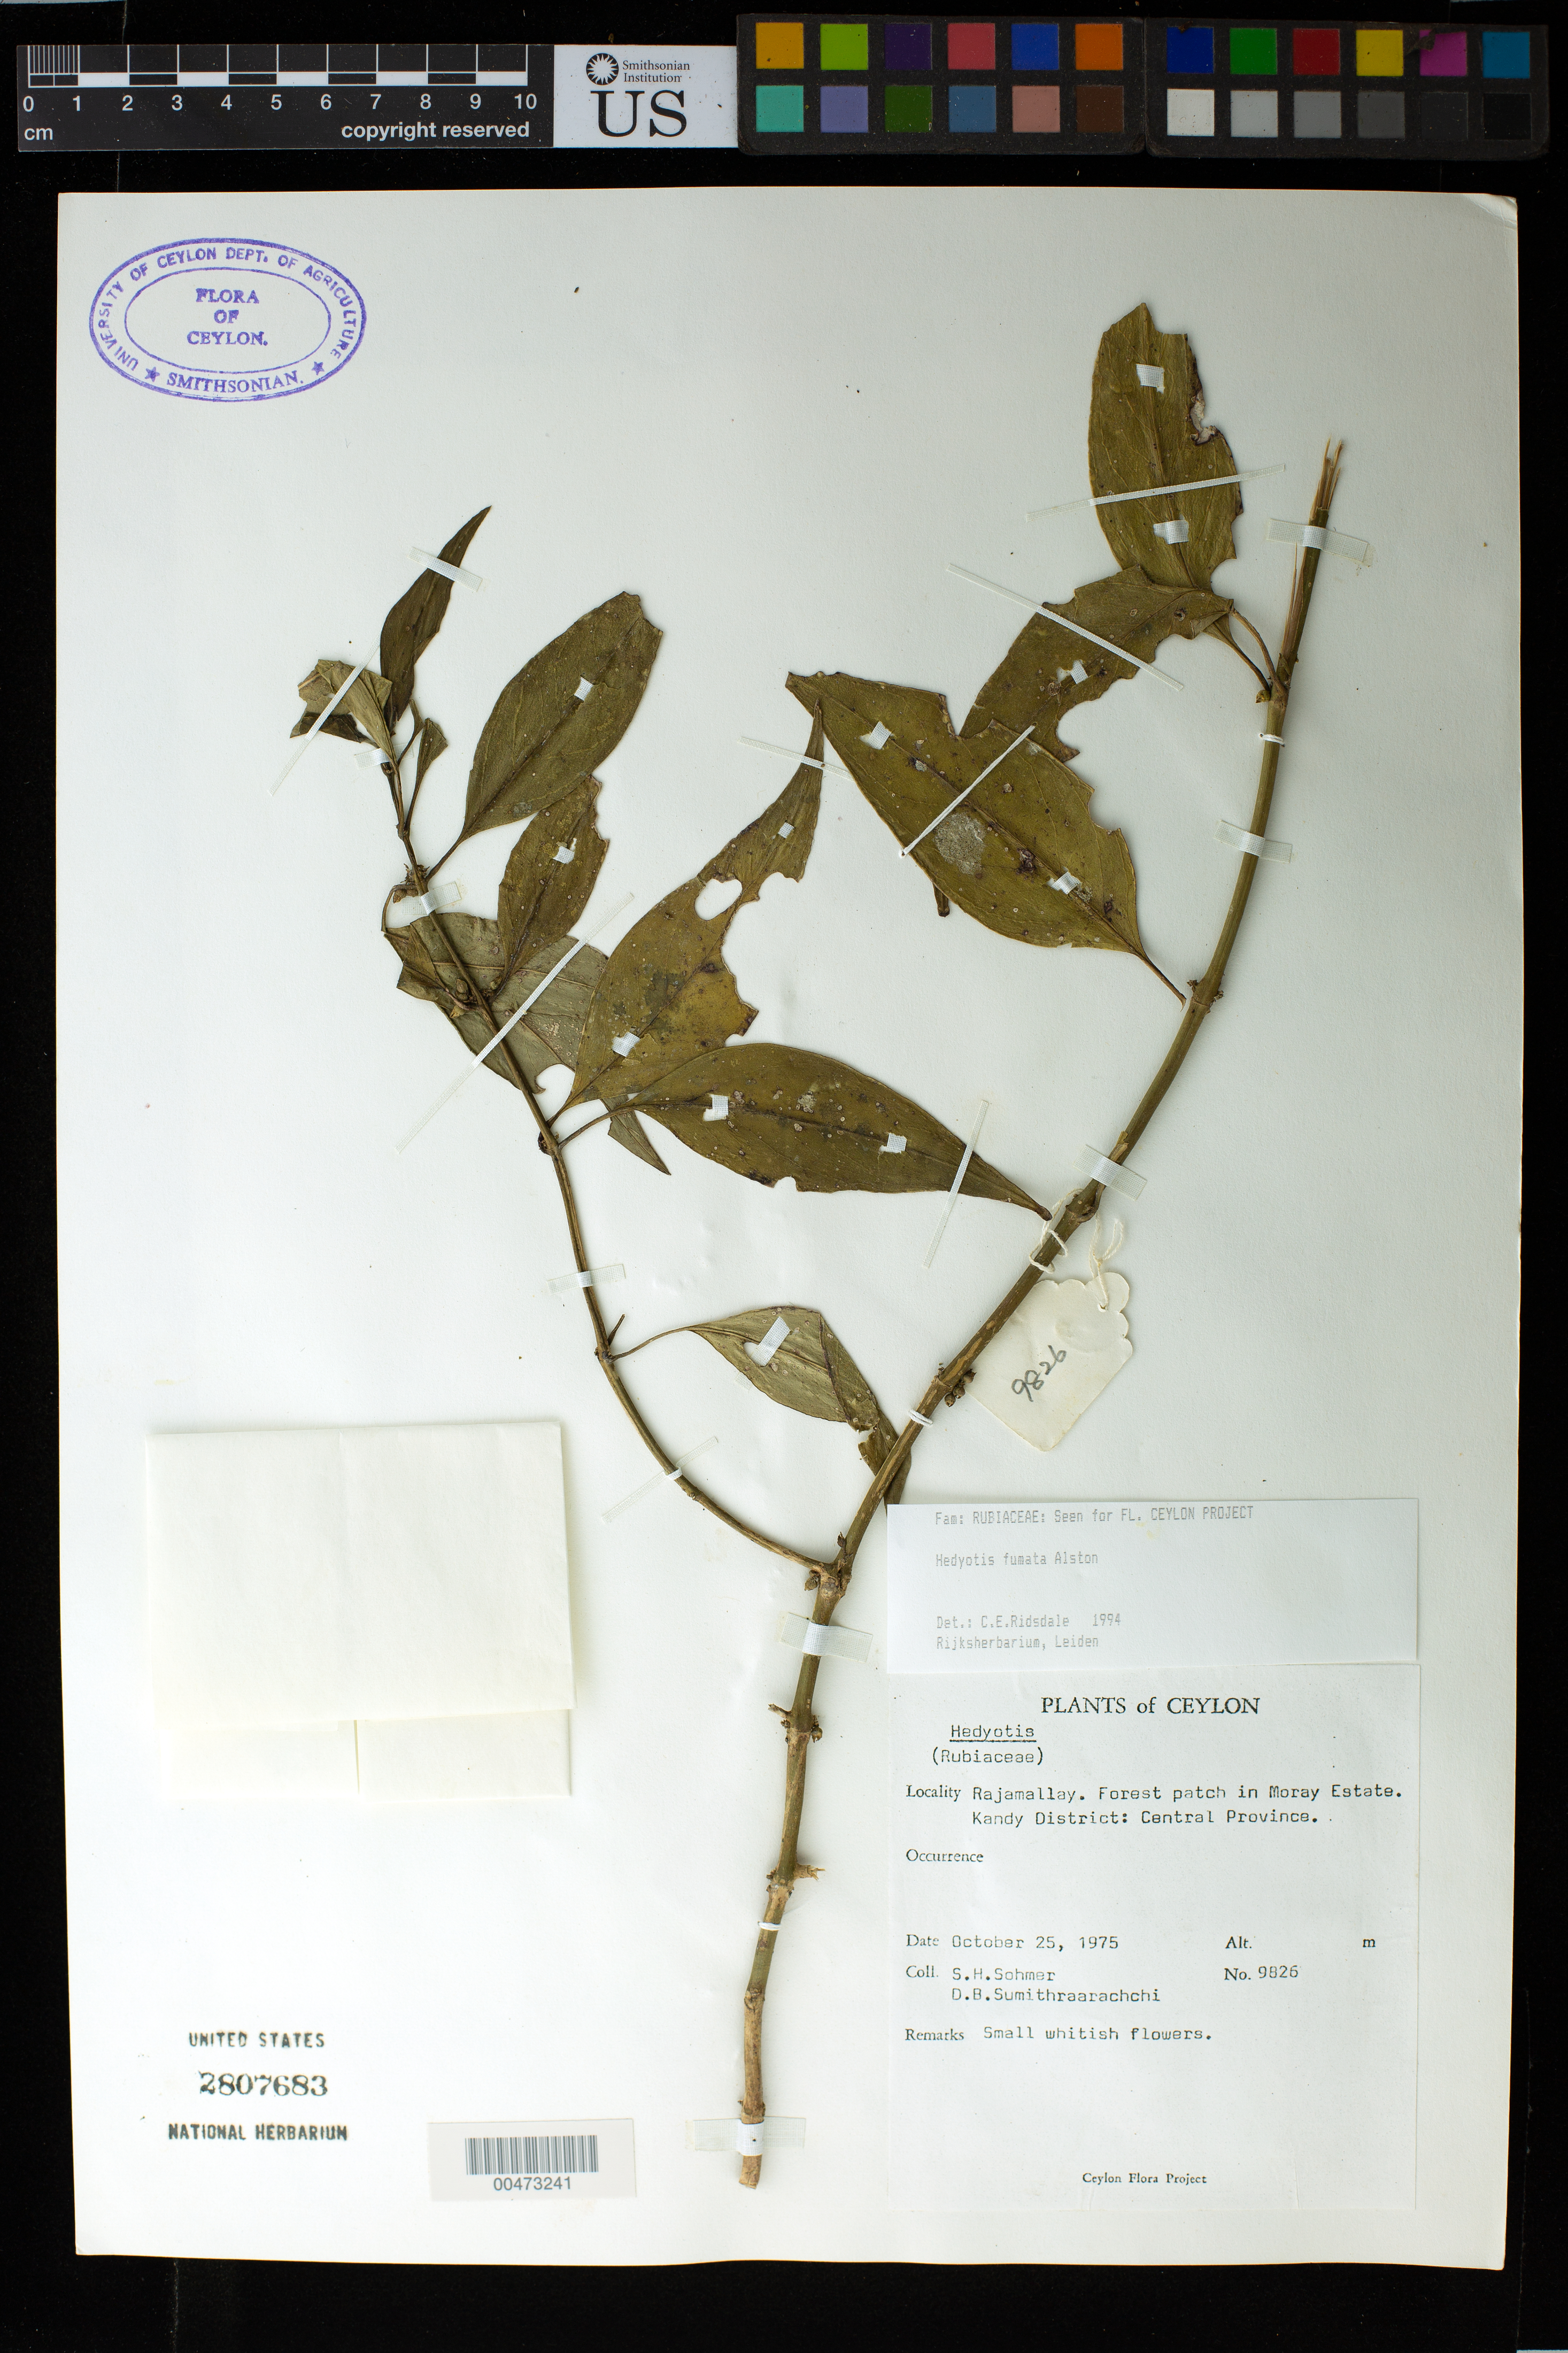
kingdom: Plantae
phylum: Tracheophyta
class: Magnoliopsida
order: Gentianales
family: Rubiaceae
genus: Hedyotis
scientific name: Hedyotis fumata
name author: Alston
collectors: S. H. Sohmer & D. B. Sumithraarachchi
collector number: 9826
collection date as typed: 25 Oct 1975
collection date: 1975-10-25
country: Sri Lanka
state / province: Central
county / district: Kandy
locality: Rajamally, forest patch in Moray Estate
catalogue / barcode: US 2807683